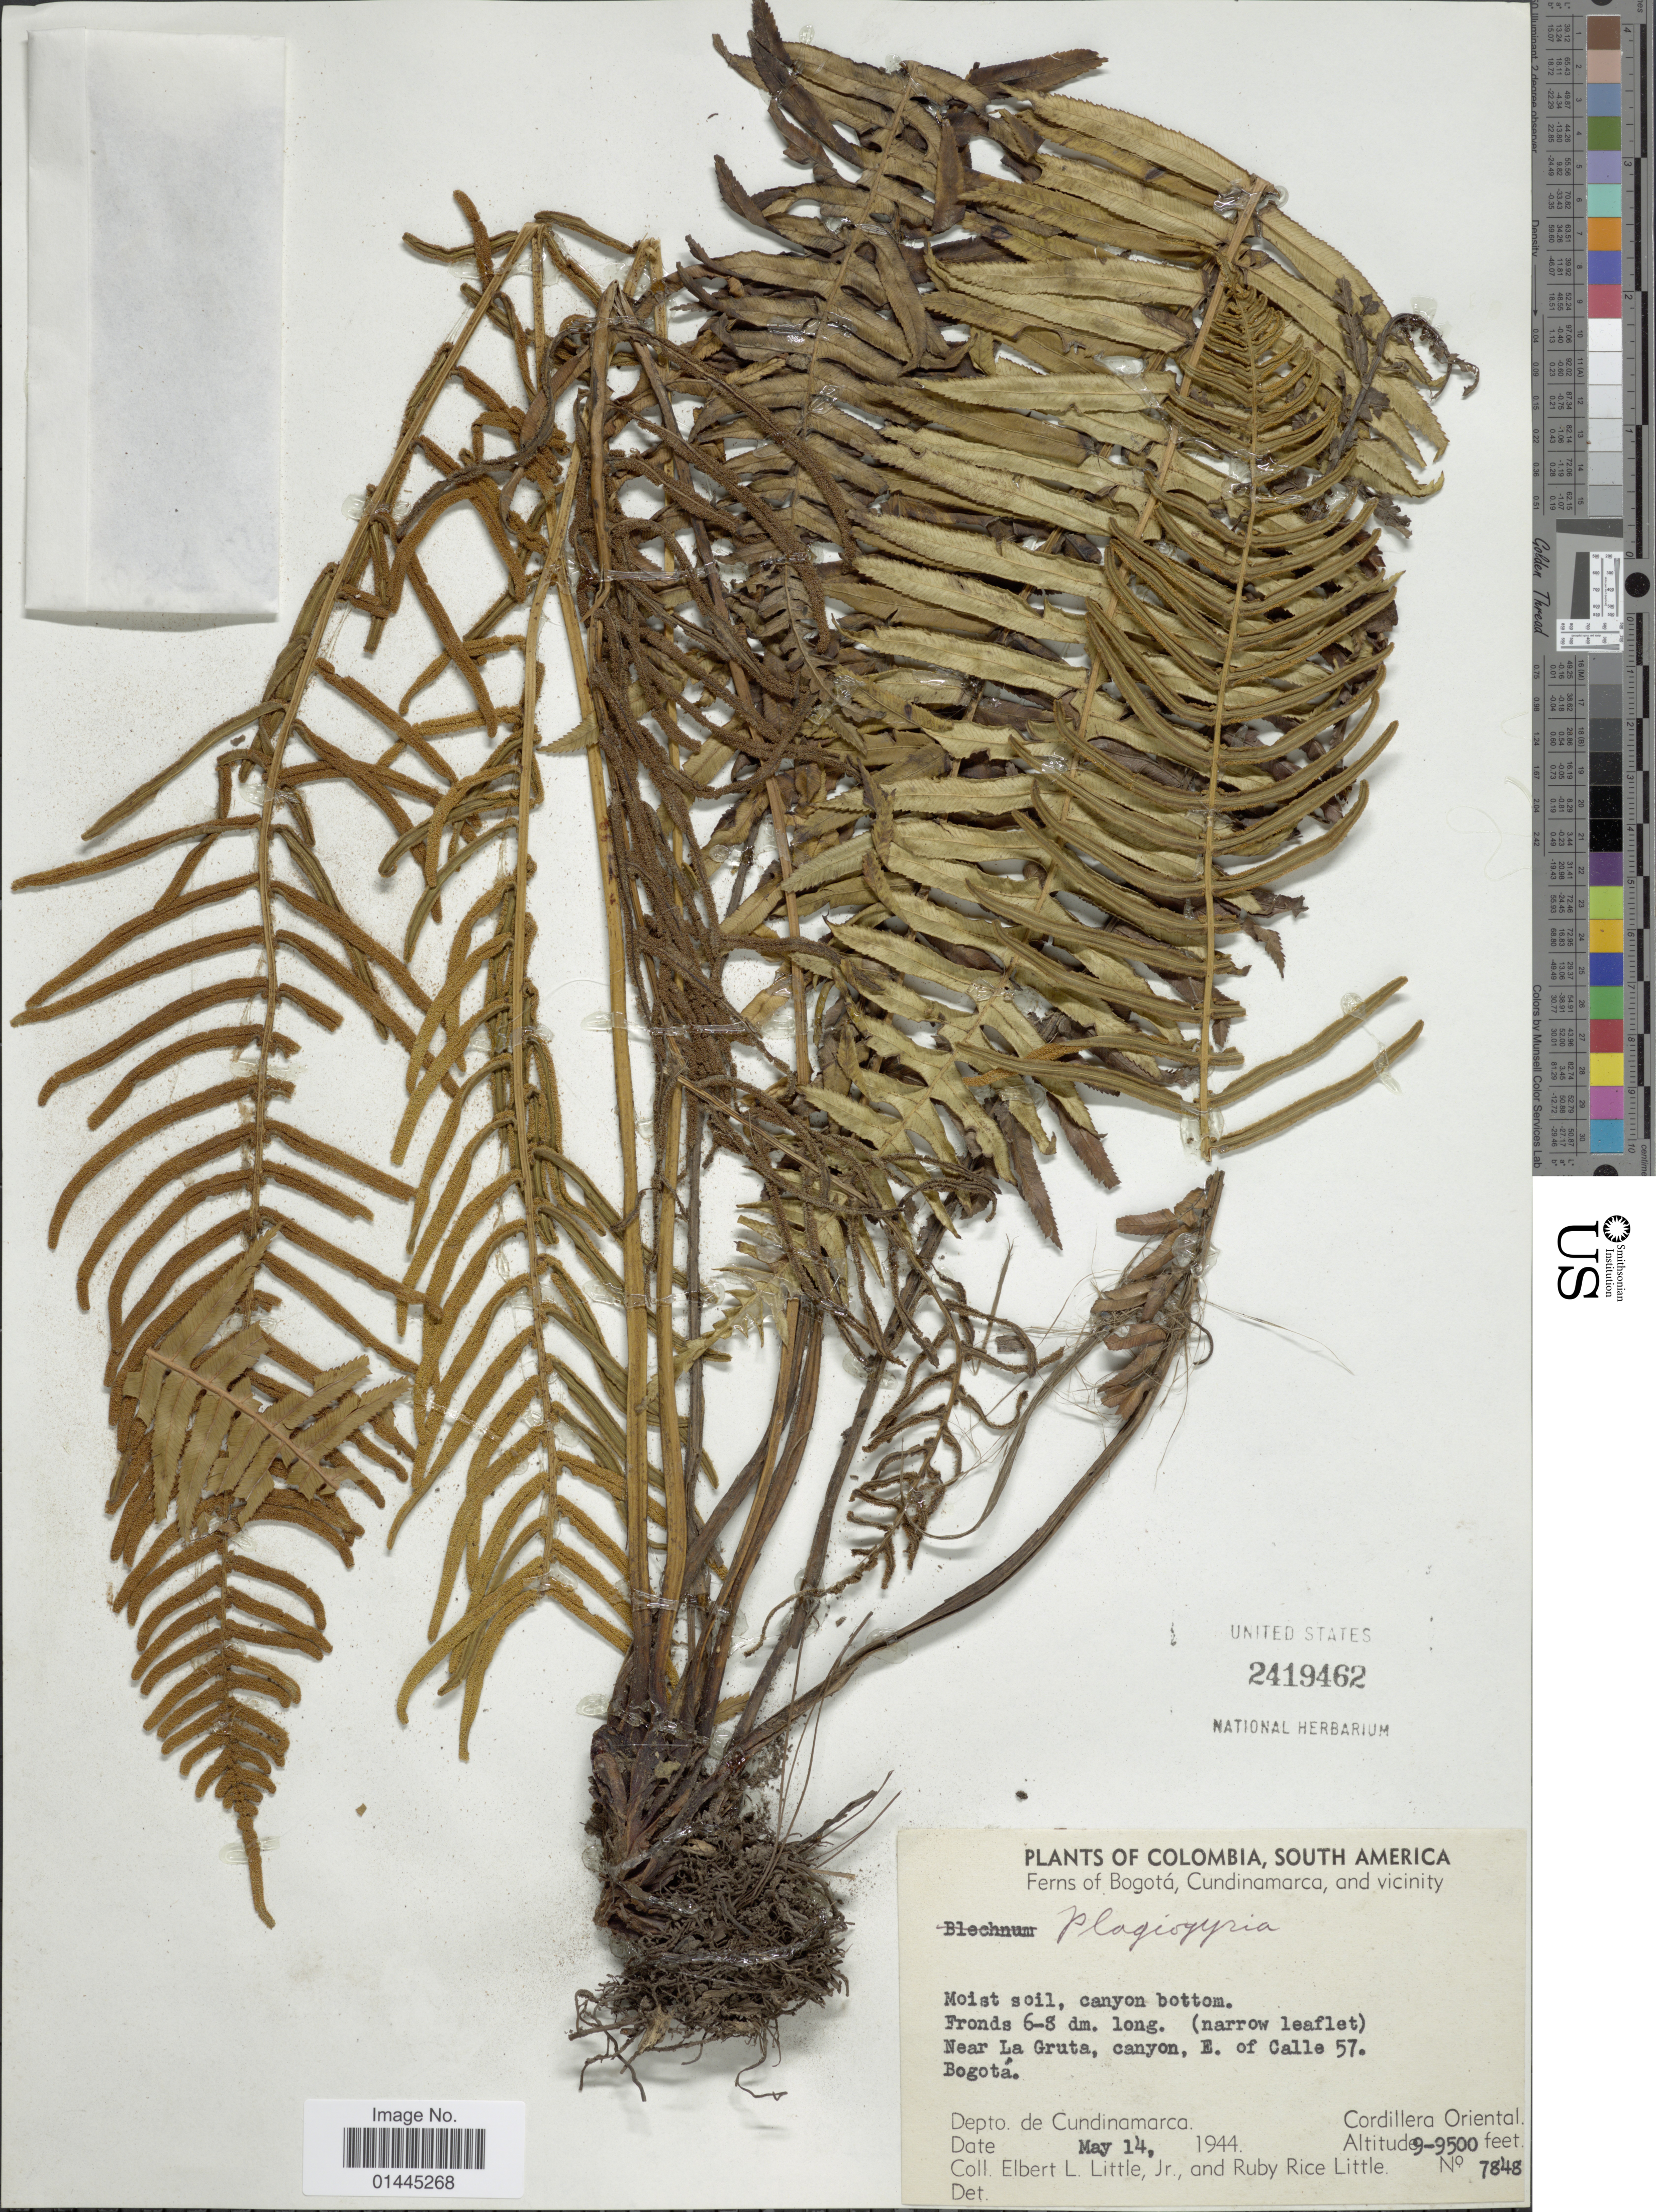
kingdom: Plantae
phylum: Tracheophyta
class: Polypodiopsida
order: Cyatheales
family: Plagiogyriaceae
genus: Plagiogyria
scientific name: Plagiogyria semicordata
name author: (C. Presl) Christ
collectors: E. L. Little & R. R. Little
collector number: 7848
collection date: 1944-05-14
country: Colombia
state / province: Cundinamarca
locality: Bogota, Cundinamarca, and vicinity, near La Gruta, canyon, E. of Calle 57, Cordillera Oriental.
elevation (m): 2743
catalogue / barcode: US 2419462